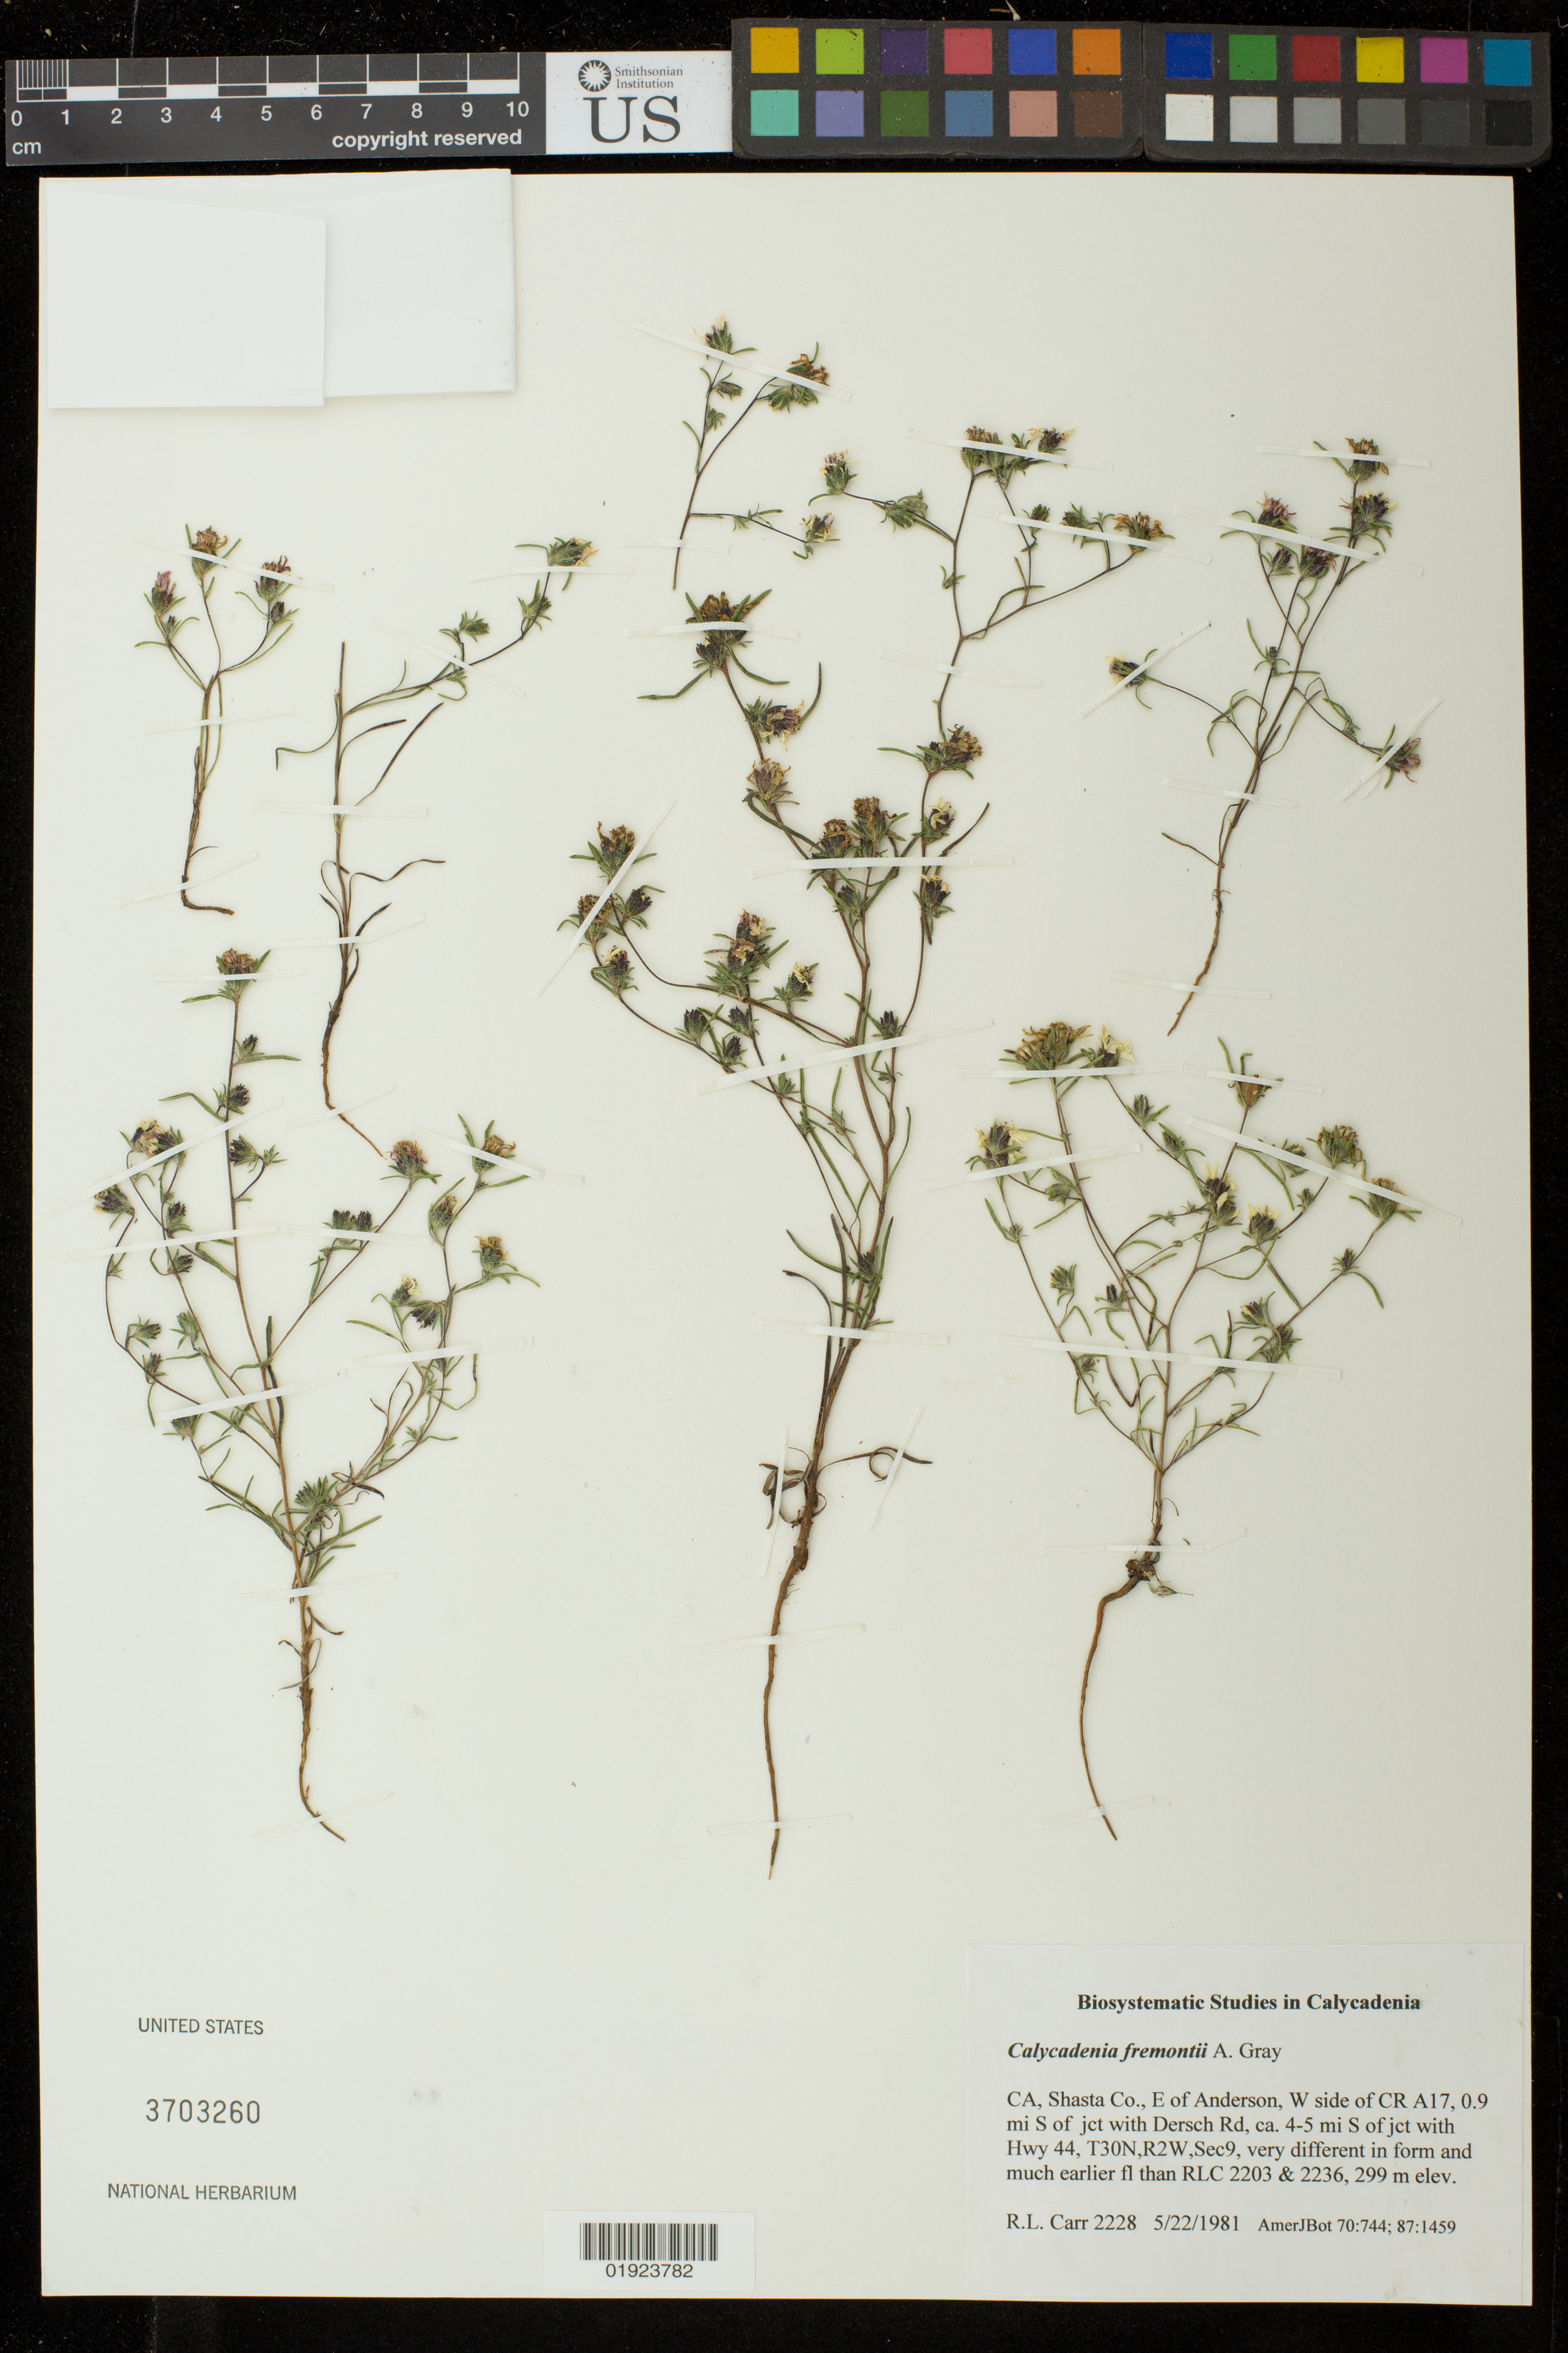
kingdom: Plantae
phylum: Tracheophyta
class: Magnoliopsida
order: Asterales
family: Asteraceae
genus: Calycadenia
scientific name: Calycadenia fremontii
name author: A. Gray in Emory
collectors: R. Carr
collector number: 2228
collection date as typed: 5/22/1981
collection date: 1981-05-22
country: United States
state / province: California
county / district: Shasta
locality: E of Anderson, W side of CR A17, 0.9 mi S of jct with Dersch Rd, ca. 4-5 mi S of jct with Hwy 44, T30N,R2W,Sec9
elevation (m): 299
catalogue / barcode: US 3703260